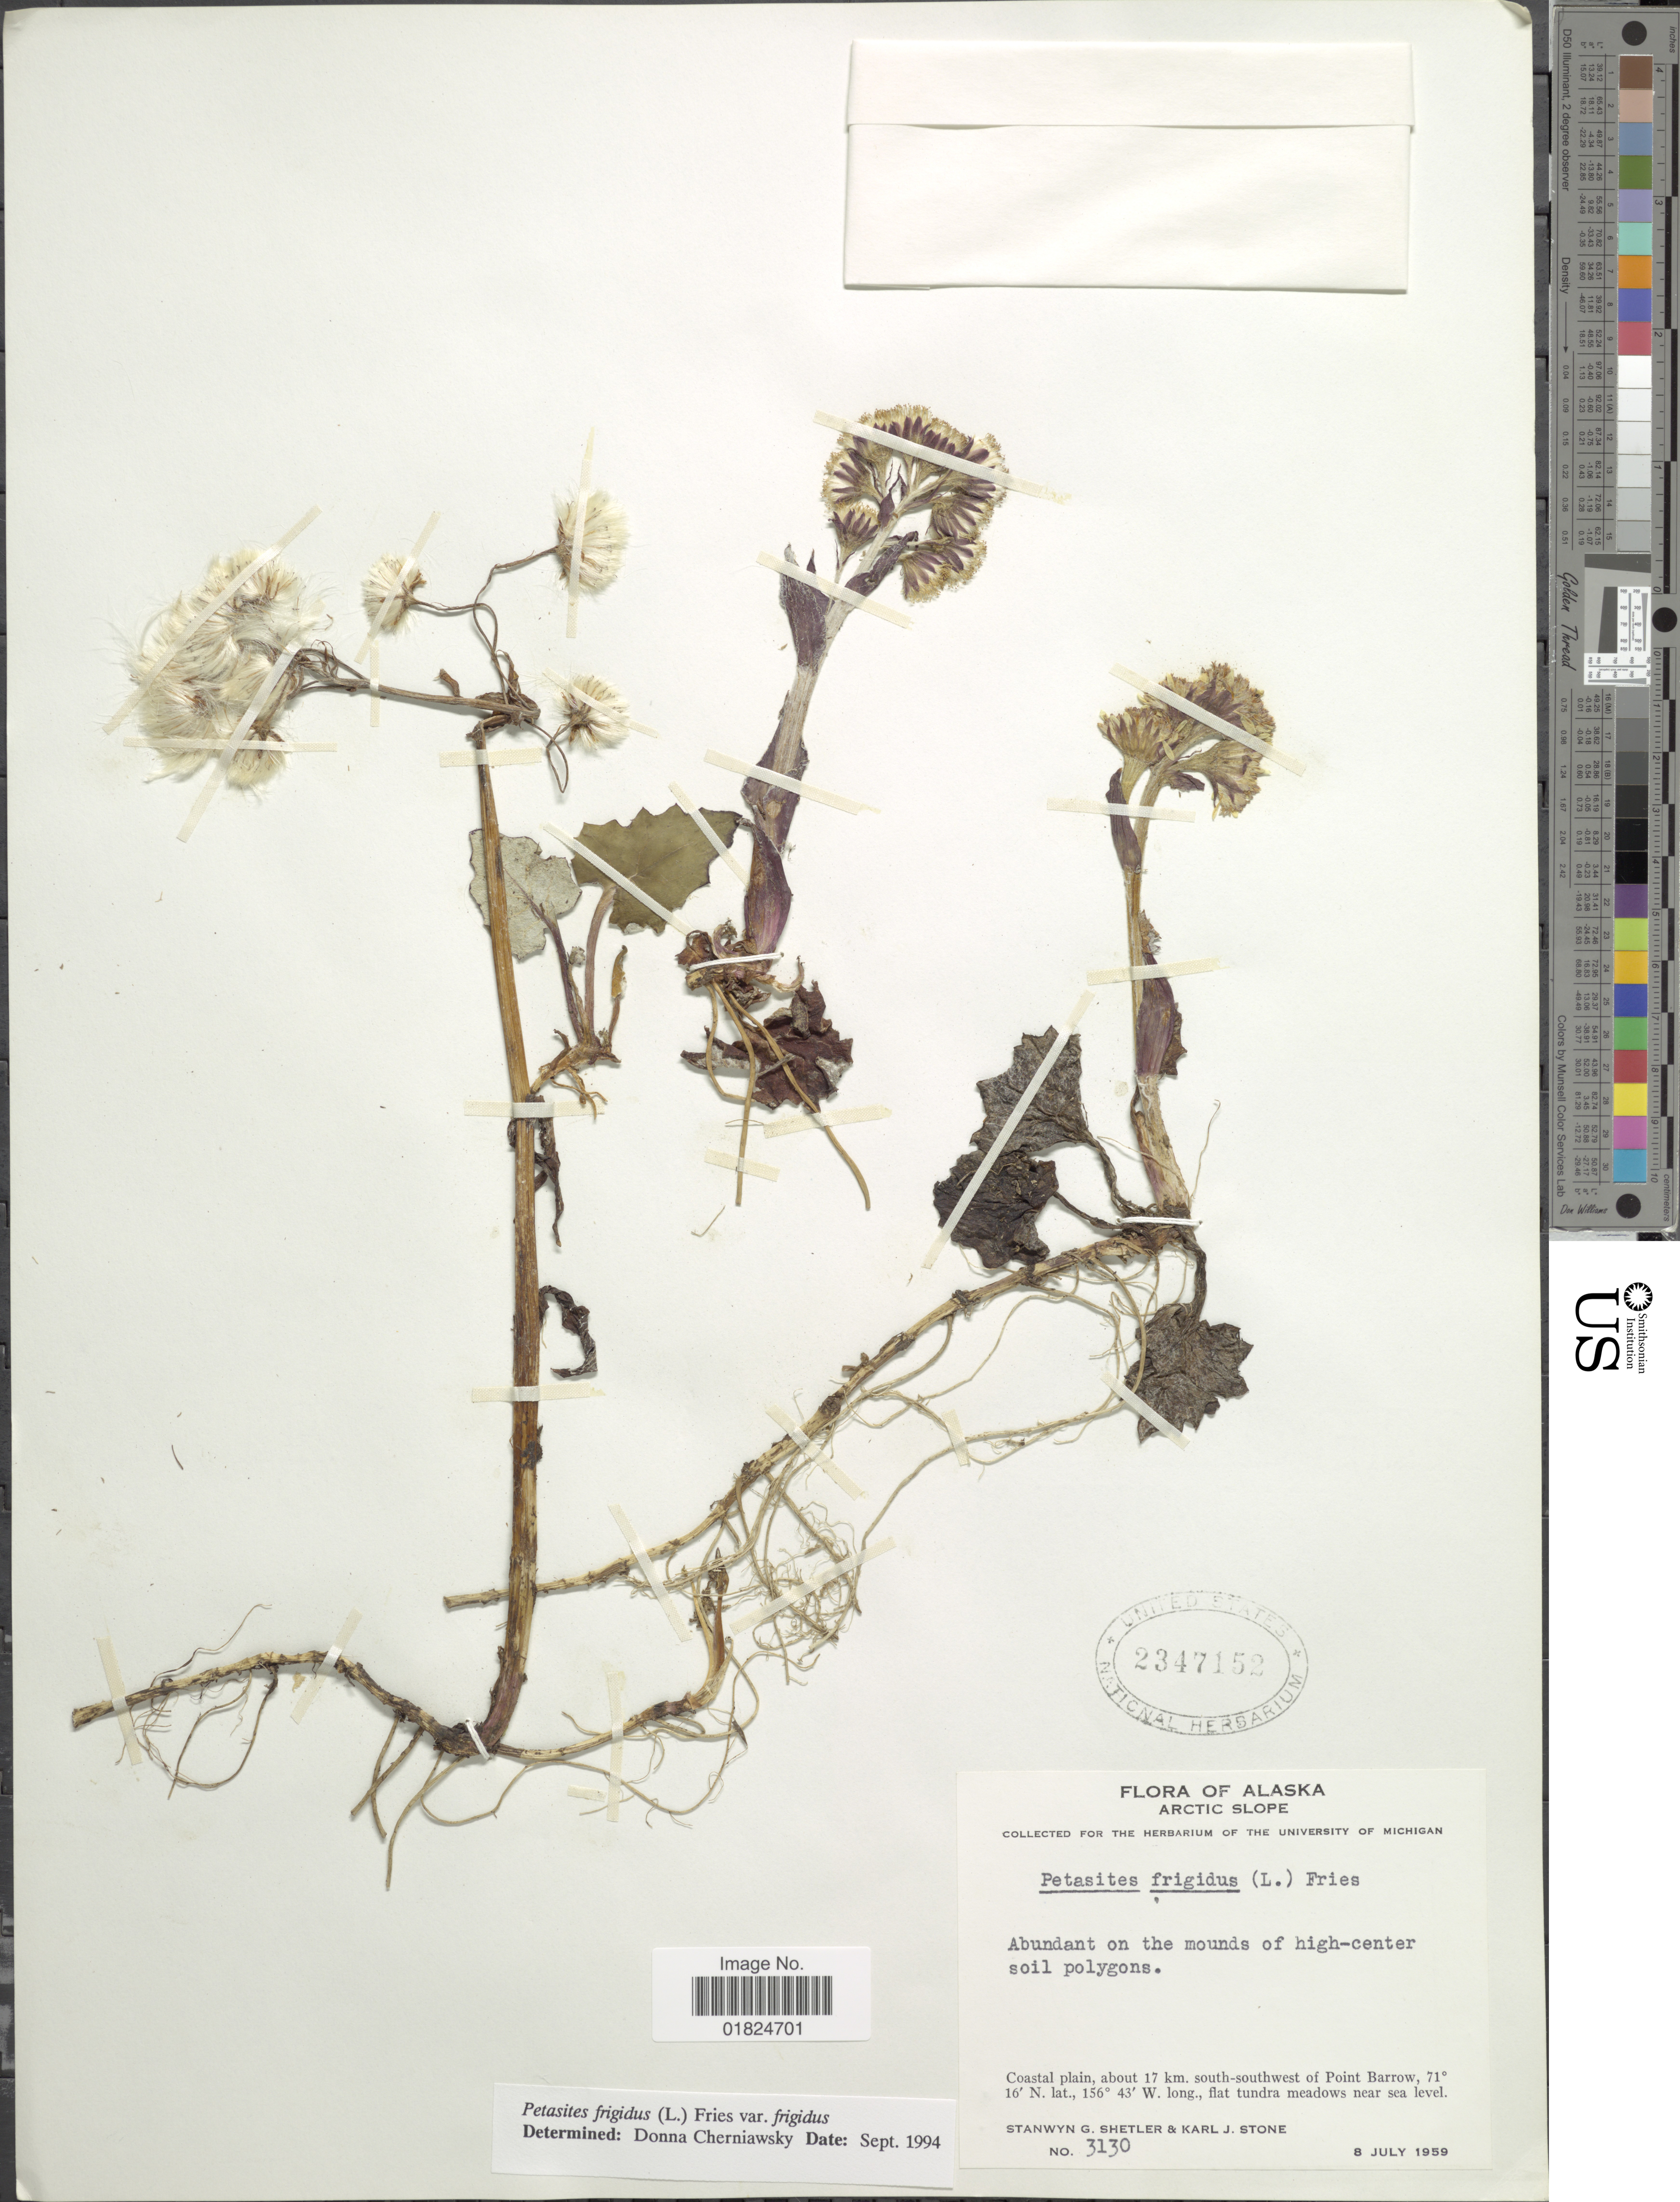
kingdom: Plantae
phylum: Tracheophyta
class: Magnoliopsida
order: Asterales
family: Asteraceae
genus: Petasites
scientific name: Petasites frigidus var. frigidus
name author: (L.) Fr.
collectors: S. Shetler & K. J. Stone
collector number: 3130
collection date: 1959-07-08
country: United States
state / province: Alaska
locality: Alaska. Arctic Slope. Coastal plain, about 17 km. south-southwest of Point Barrow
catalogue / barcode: US 2347152